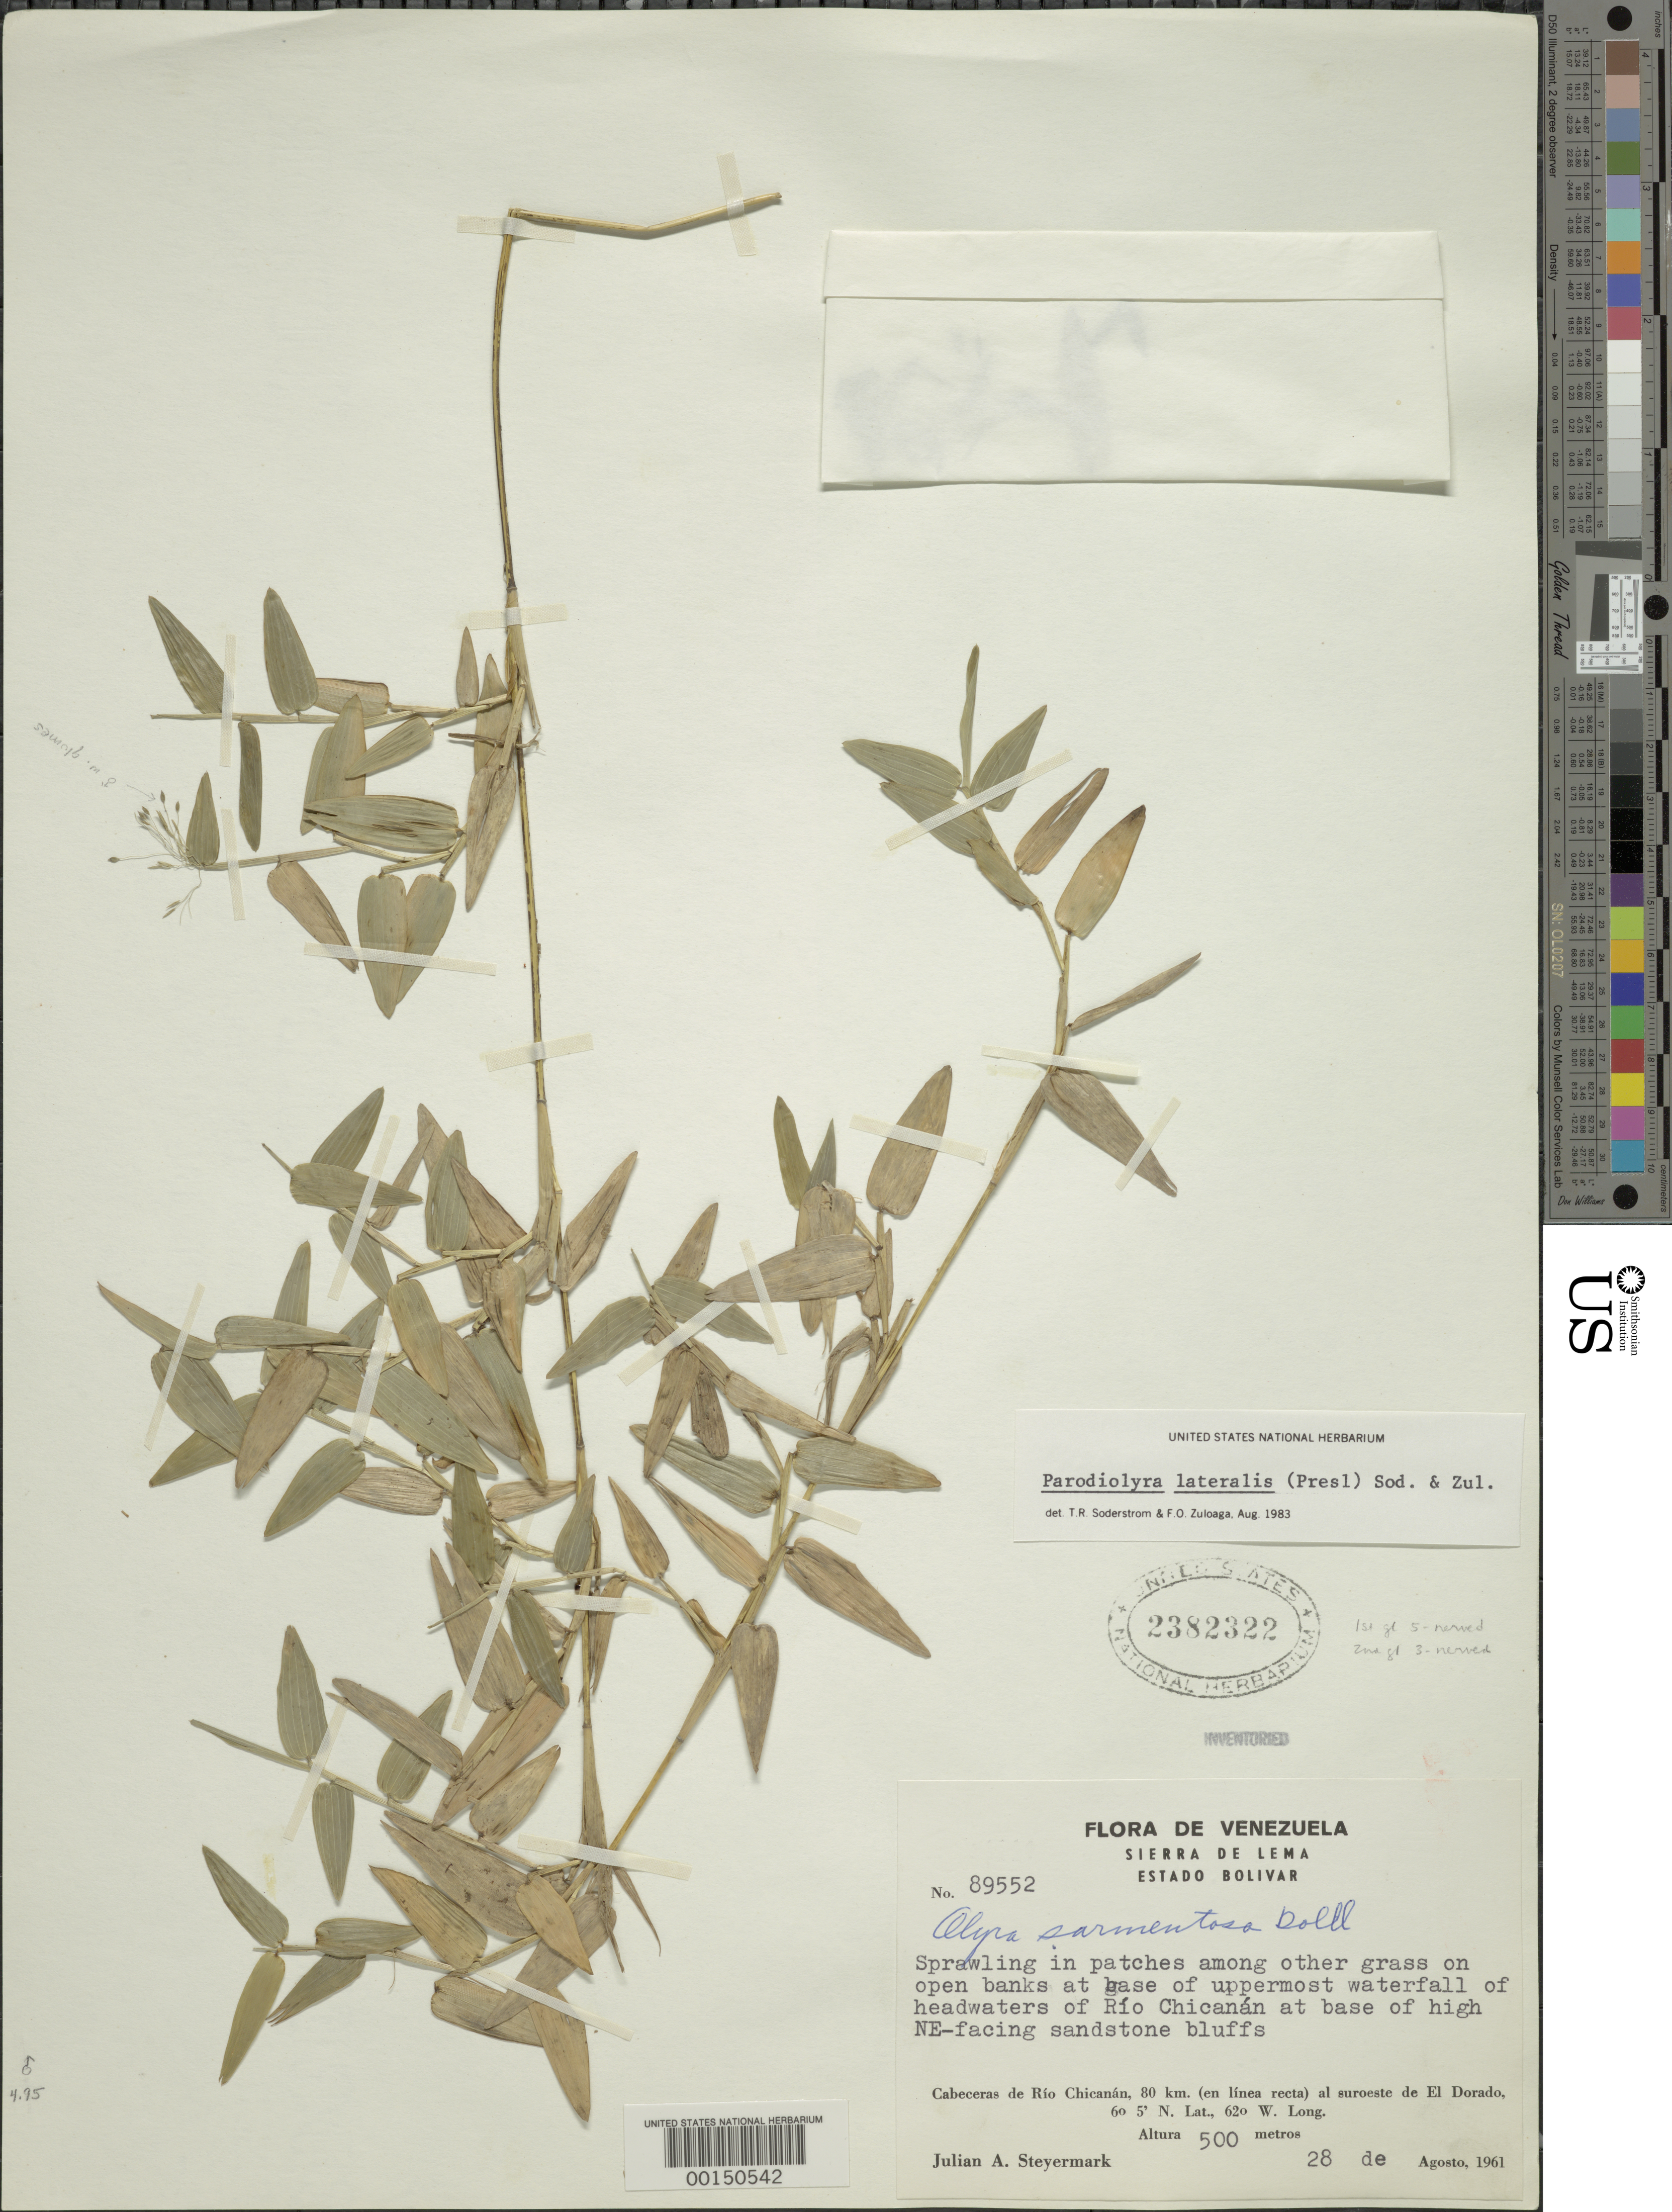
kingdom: Plantae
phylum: Tracheophyta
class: Liliopsida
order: Poales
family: Poaceae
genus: Parodiolyra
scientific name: Parodiolyra lateralis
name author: (J. Presl ex Nees) Soderstr. & Zuloaga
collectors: J. Steyermark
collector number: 89552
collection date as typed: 28 Aug 1961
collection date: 1961-08-28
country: Venezuela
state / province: Bolivar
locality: Sierra de lema, lat. 60 05'n: long. 62 00'w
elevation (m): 500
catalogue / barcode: US 2382322